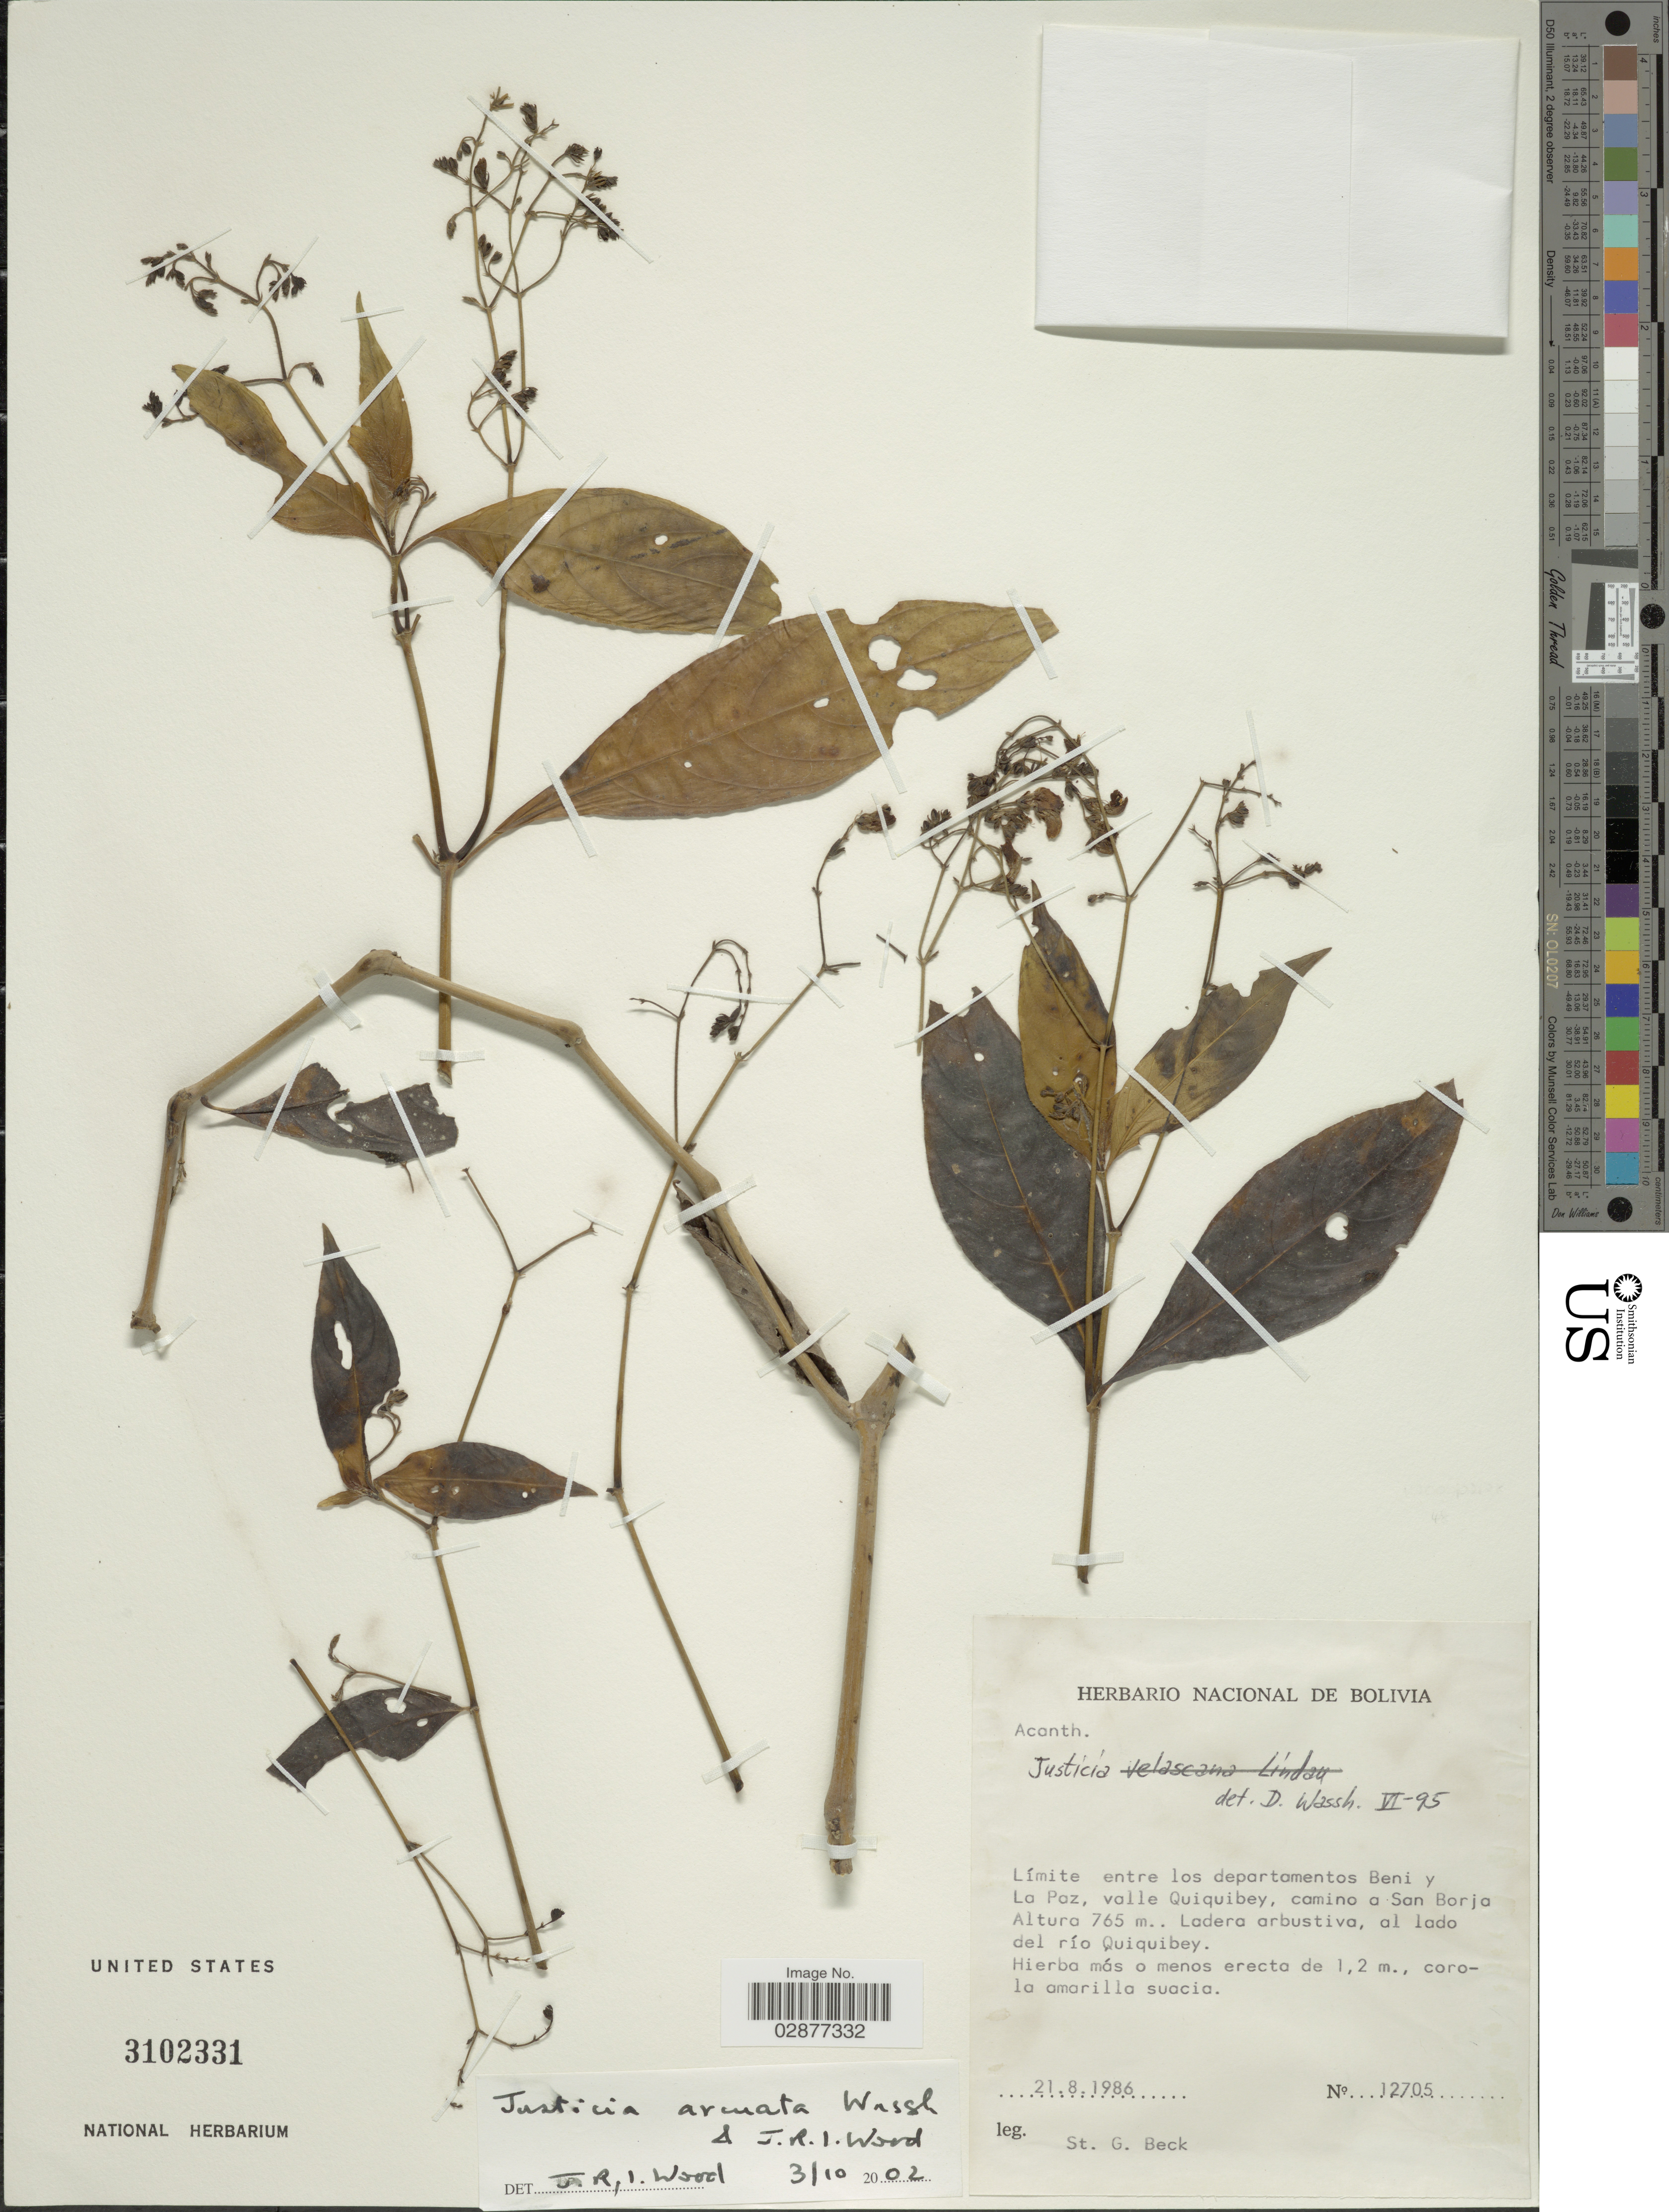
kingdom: Plantae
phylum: Tracheophyta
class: Magnoliopsida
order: Lamiales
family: Acanthaceae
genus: Justicia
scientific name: Justicia arcuata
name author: Wassh. & J.R.I. Wood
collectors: S. G. Beck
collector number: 12705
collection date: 1986-08-21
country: Bolivia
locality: Límite entre los departamentos Beni y La Paz, valle Quiquibey, camino a San Borja.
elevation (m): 765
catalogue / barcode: US 3102331